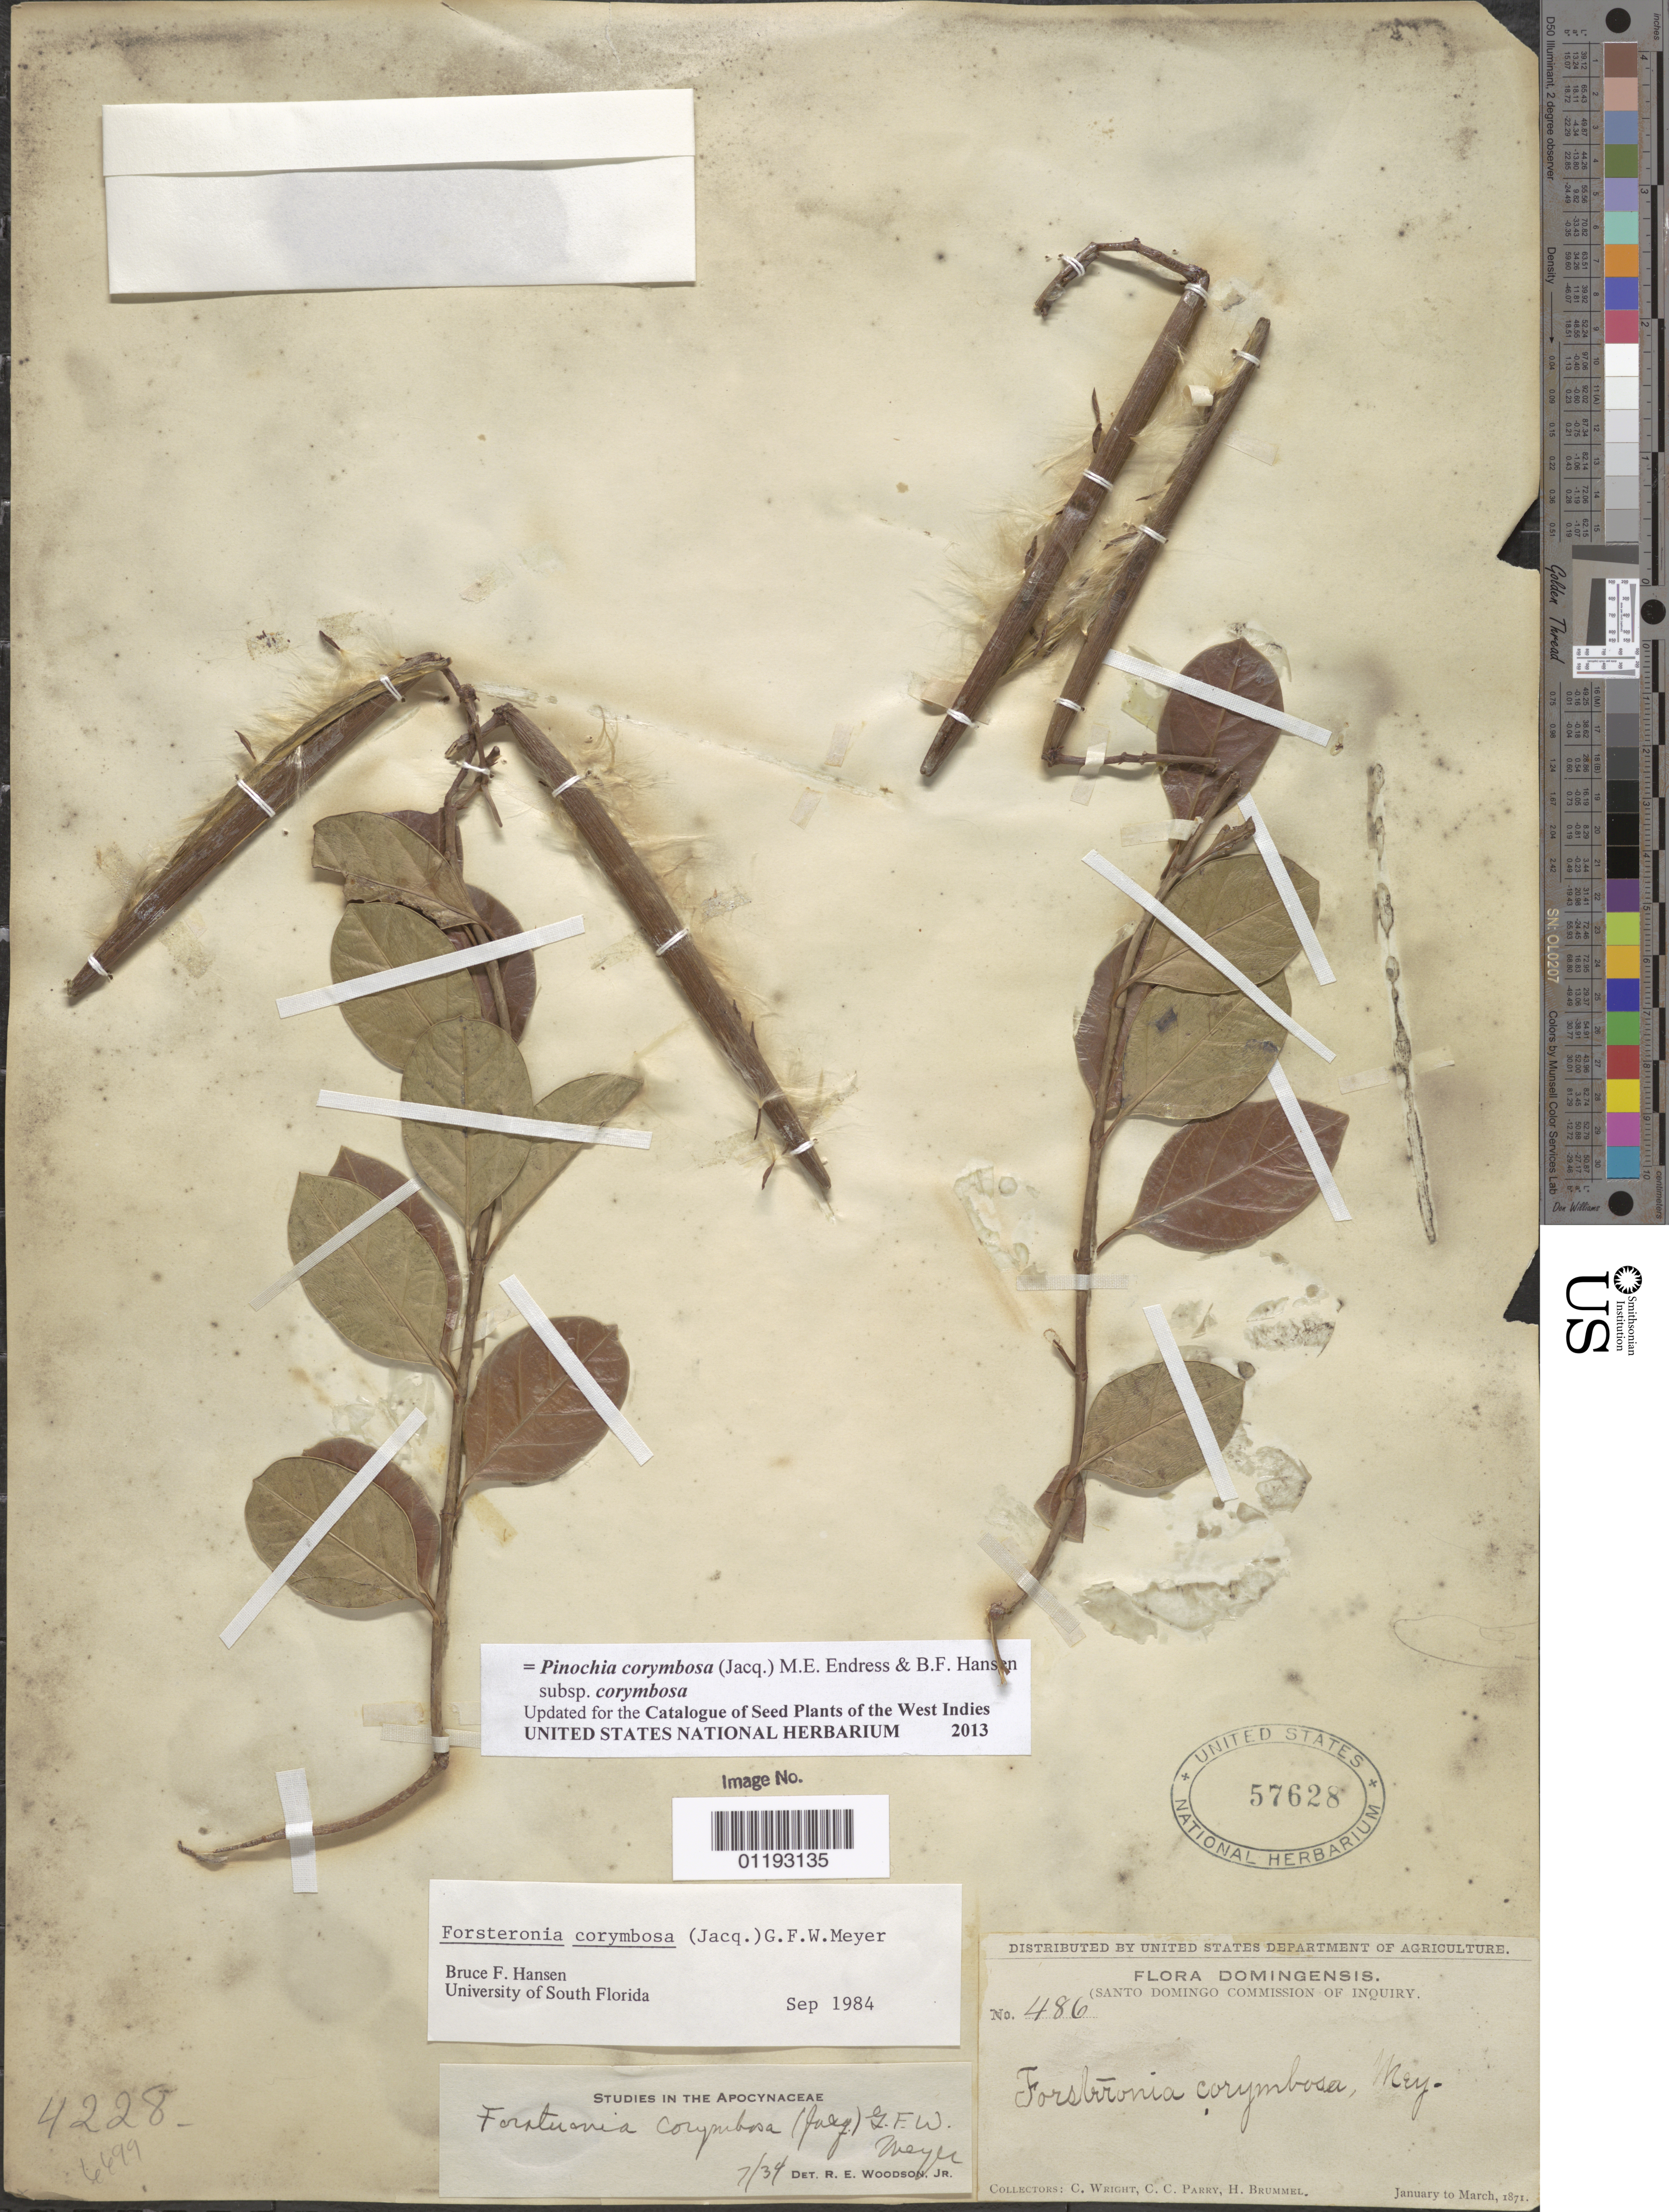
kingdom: Plantae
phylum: Tracheophyta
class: Magnoliopsida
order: Gentianales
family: Apocynaceae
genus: Pinochia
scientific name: Pinochia corymbosa subsp. corymbosa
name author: (Jacq.) M.E. Endress & B.F. Hansen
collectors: C. Wright, C. C. Parry & H. Brummel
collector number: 486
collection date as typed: Jan 1871 to Mar 1871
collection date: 1871-01/1871-03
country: Dominican Republic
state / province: Santo Domingo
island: Hispaniola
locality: Santo Domingo Commission of Inquiry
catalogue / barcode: US 57628